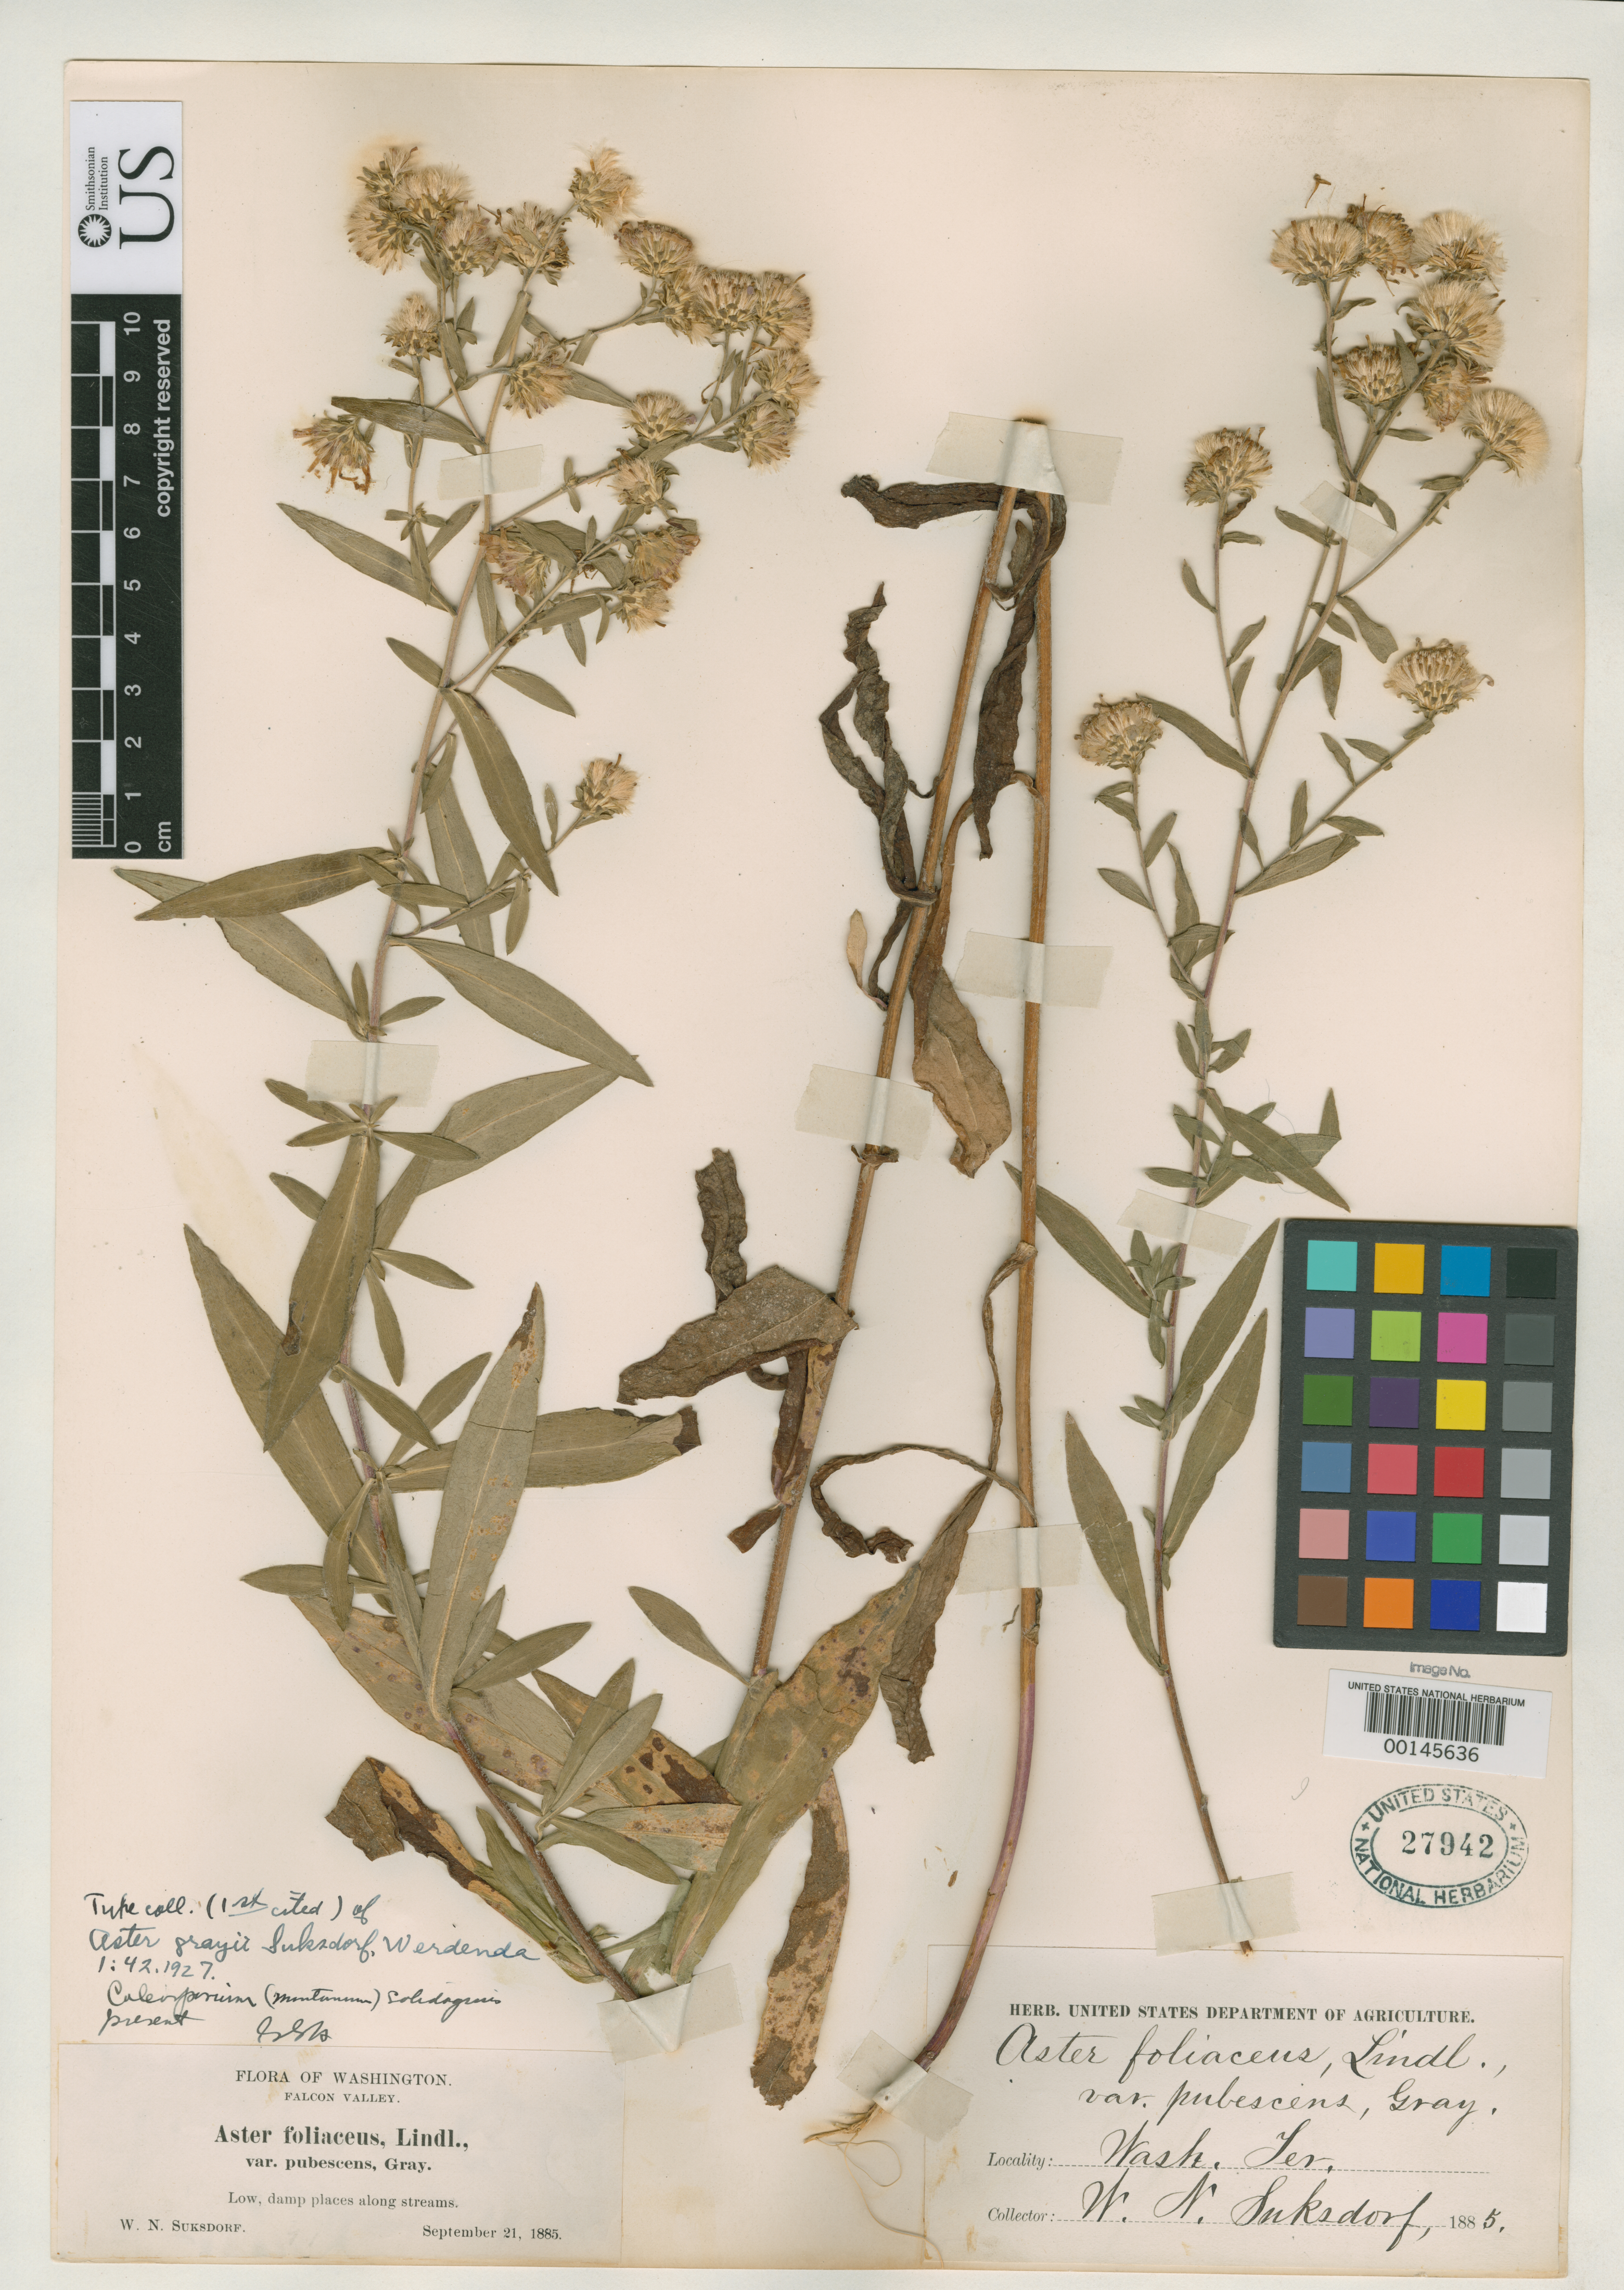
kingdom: Plantae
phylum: Tracheophyta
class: Magnoliopsida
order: Asterales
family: Asteraceae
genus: Aster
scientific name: Aster grayi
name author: Suksd.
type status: Isosyntype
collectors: W. N. Suksdorf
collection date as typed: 21 Sep 1885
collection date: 1885-09-21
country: United States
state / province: Washington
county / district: Klickitat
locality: Falcon Valley.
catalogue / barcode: US 27942